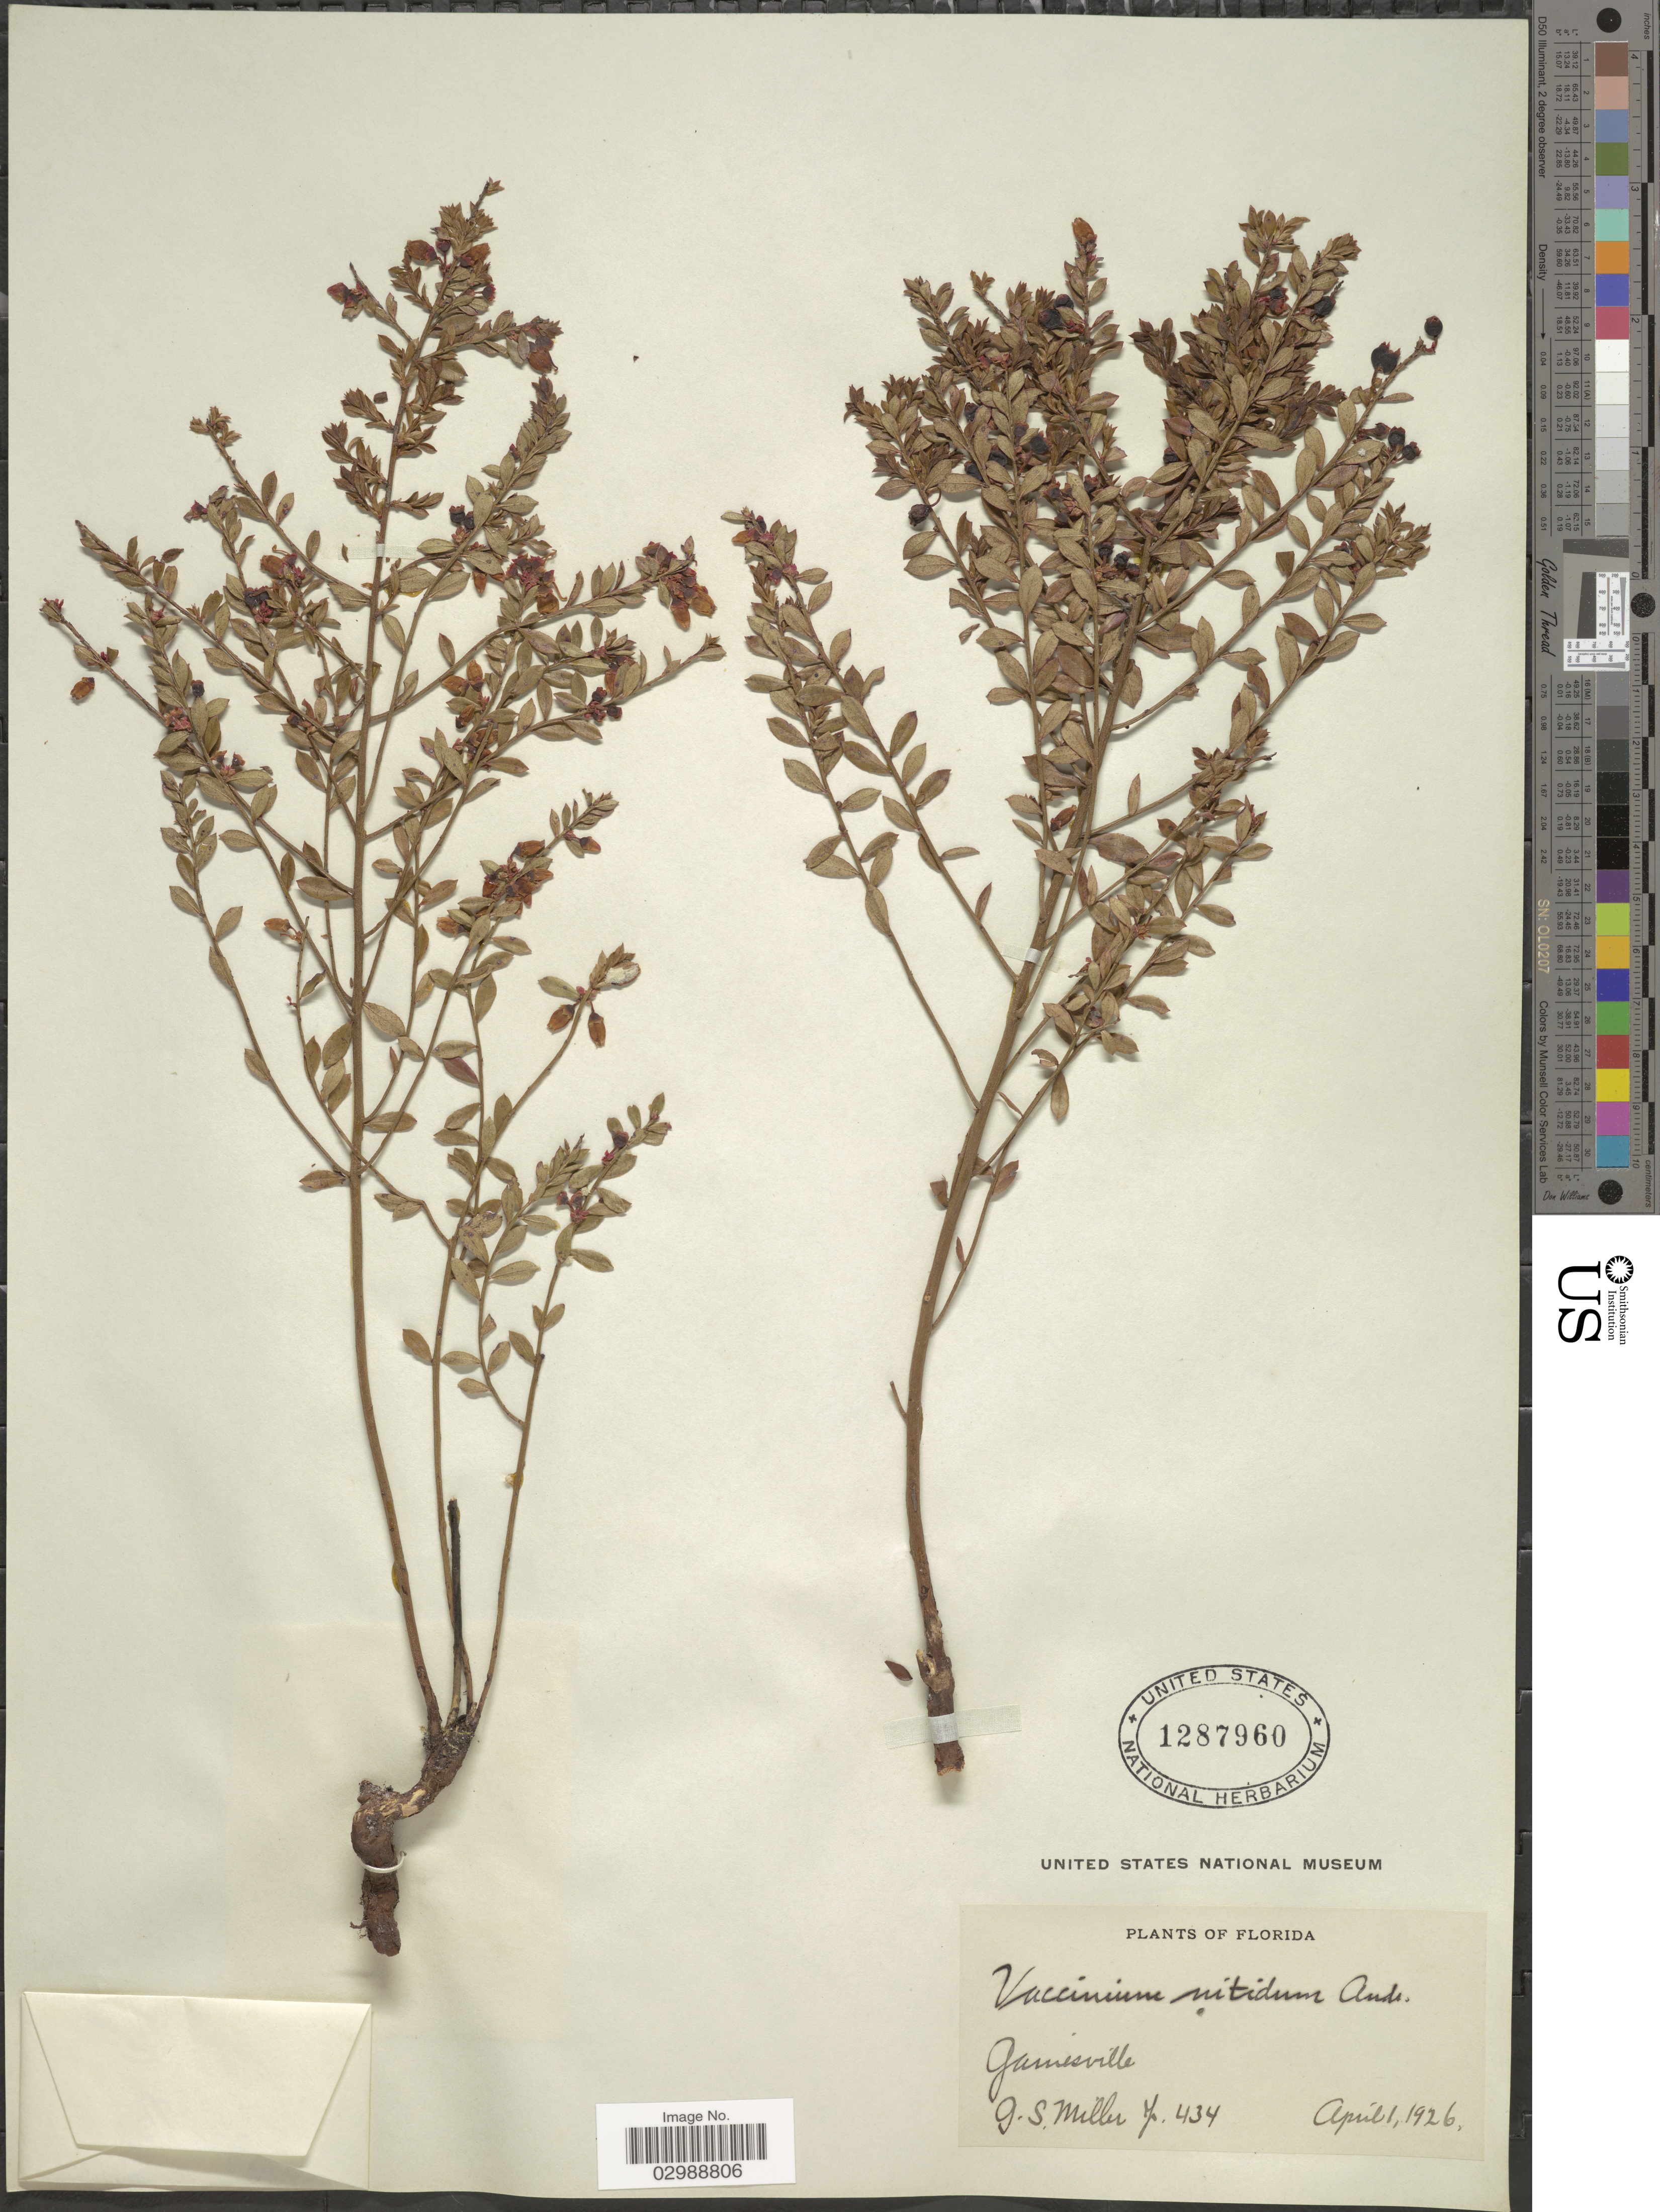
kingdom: Plantae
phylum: Tracheophyta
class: Magnoliopsida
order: Ericales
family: Ericaceae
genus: Vaccinium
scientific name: Vaccinium nitidum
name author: Andrews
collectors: G. S. Miller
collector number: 434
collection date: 1926-04-01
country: United States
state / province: Florida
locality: Gainesville.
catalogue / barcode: US 1287960